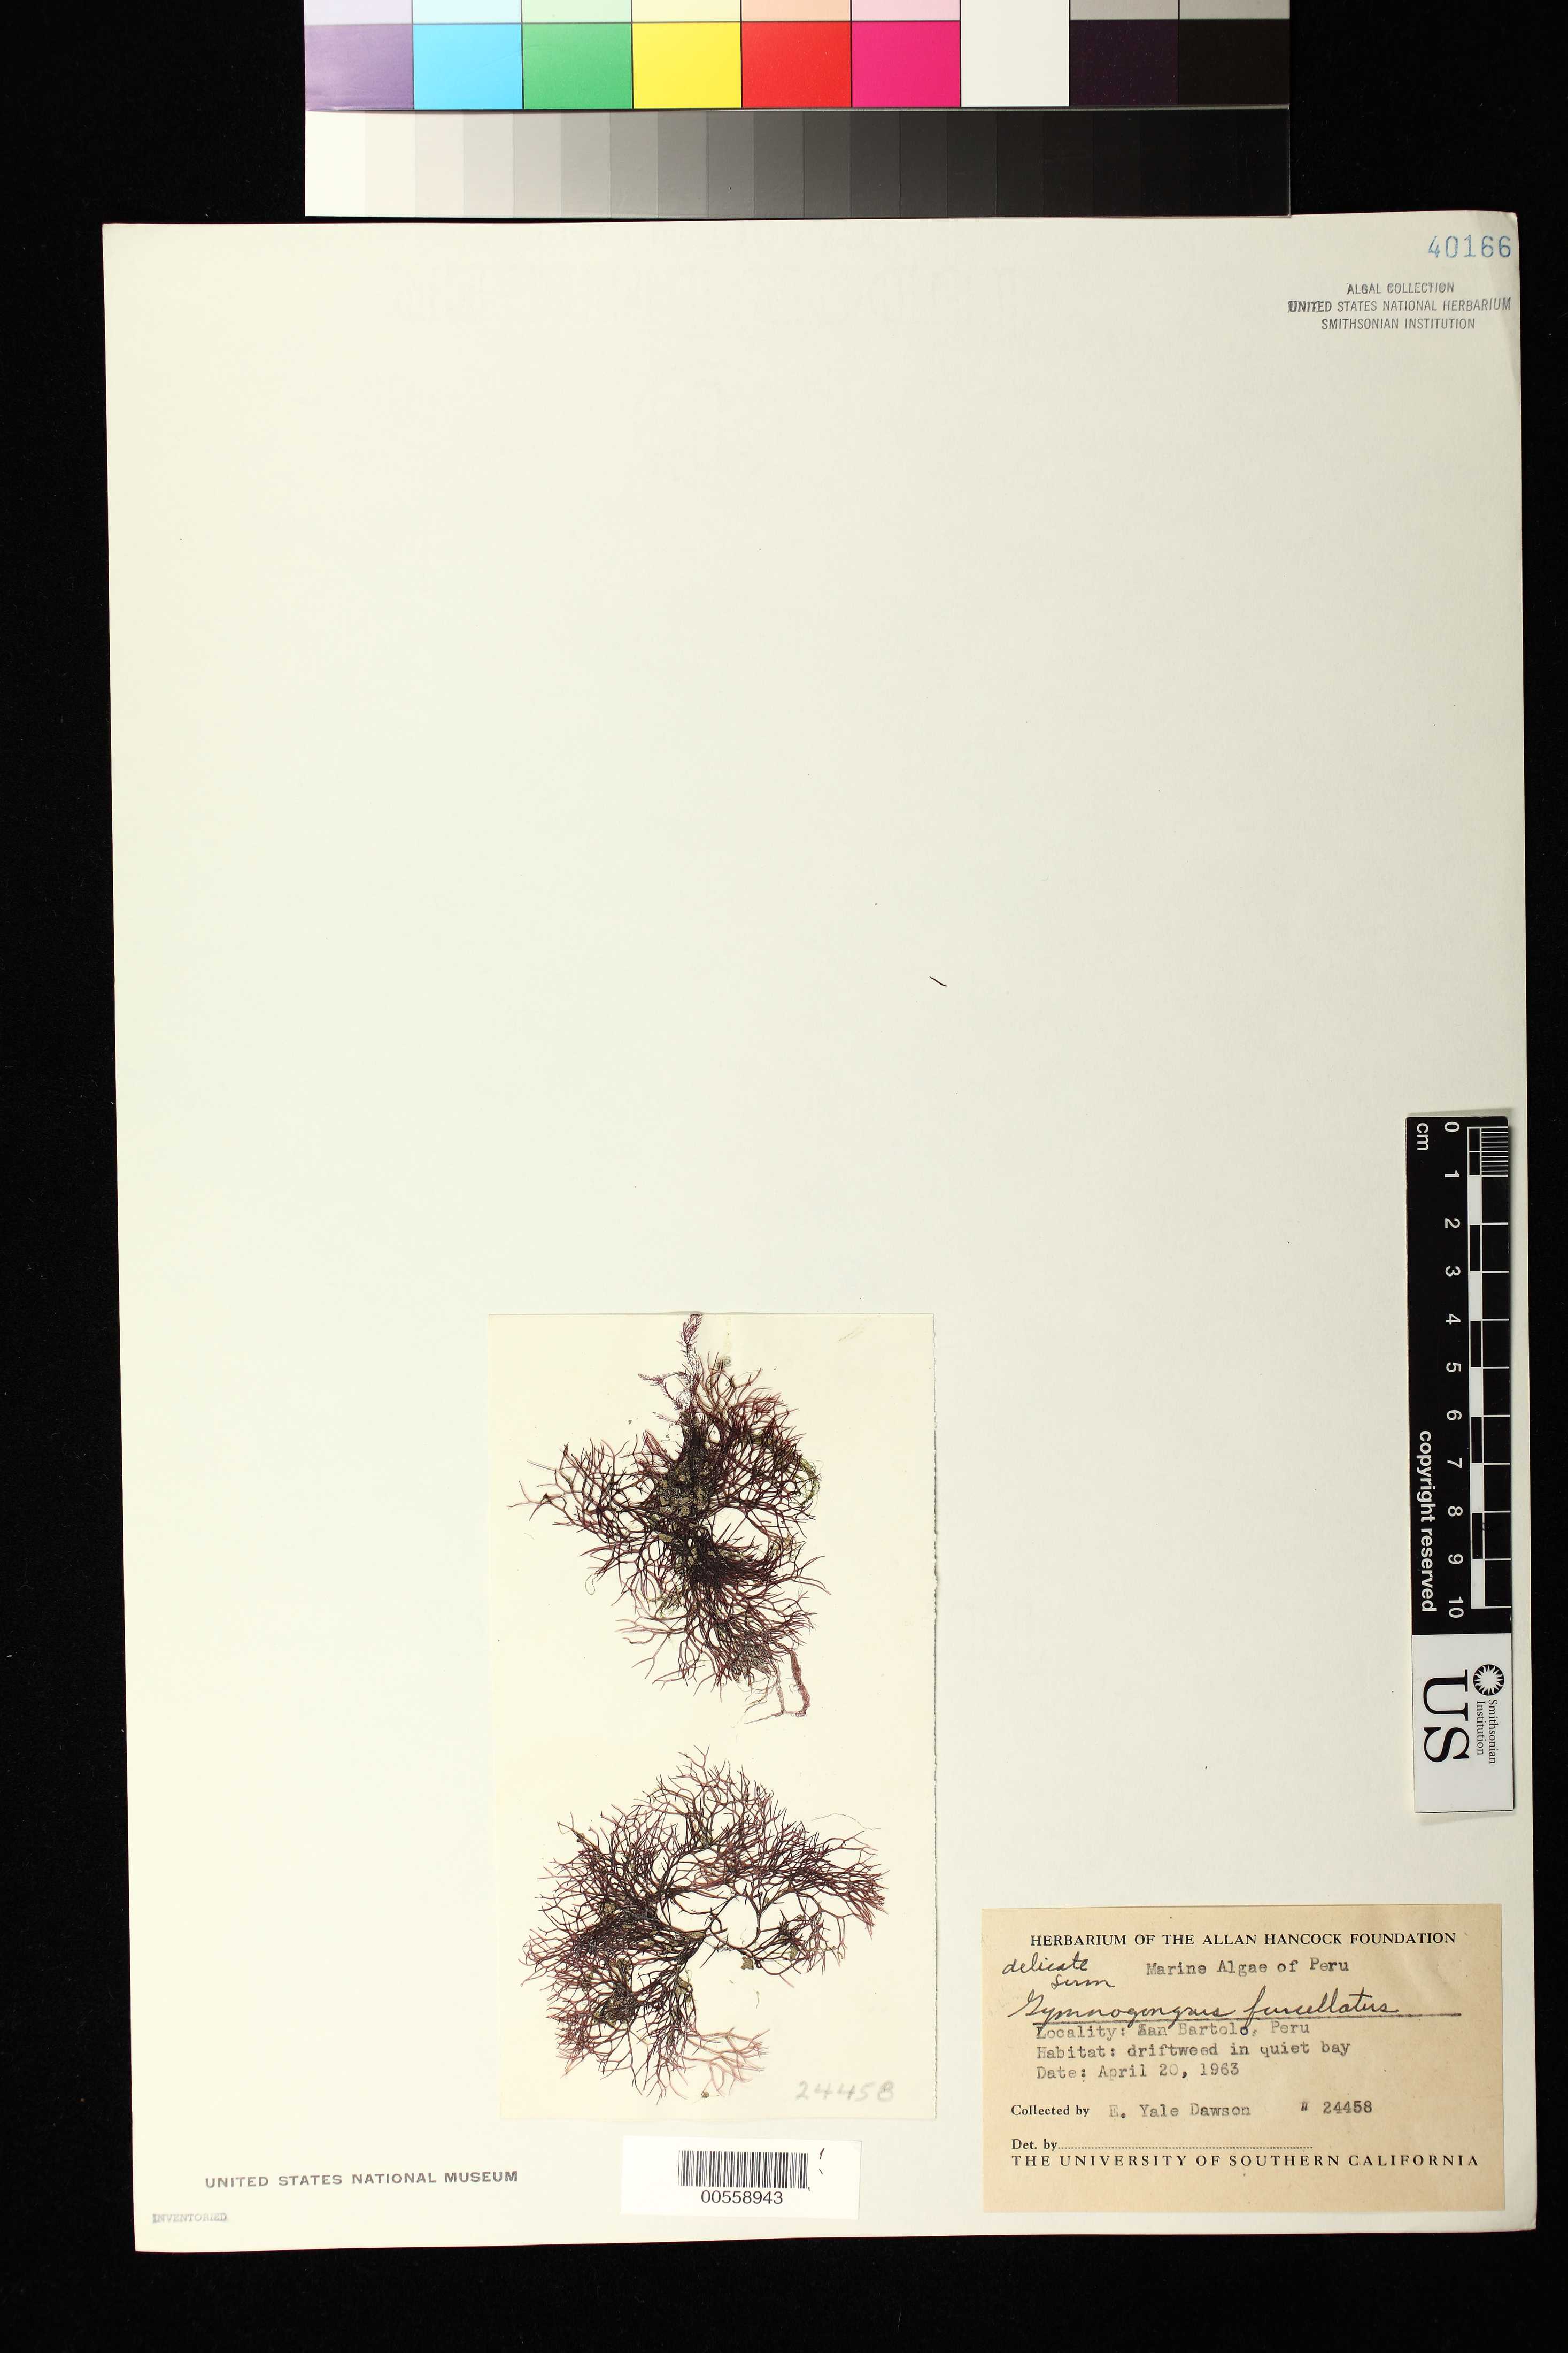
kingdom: Plantae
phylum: Rhodophyta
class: Florideophyceae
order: Gigartinales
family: Phyllophoraceae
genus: Gymnogongrus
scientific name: Gymnogongrus furcellatus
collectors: E. Y. Dawson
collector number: EYD 24458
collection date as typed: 20 Apr 1963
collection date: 1963-04-20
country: Peru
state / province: Lima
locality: San bartolo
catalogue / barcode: US 40166